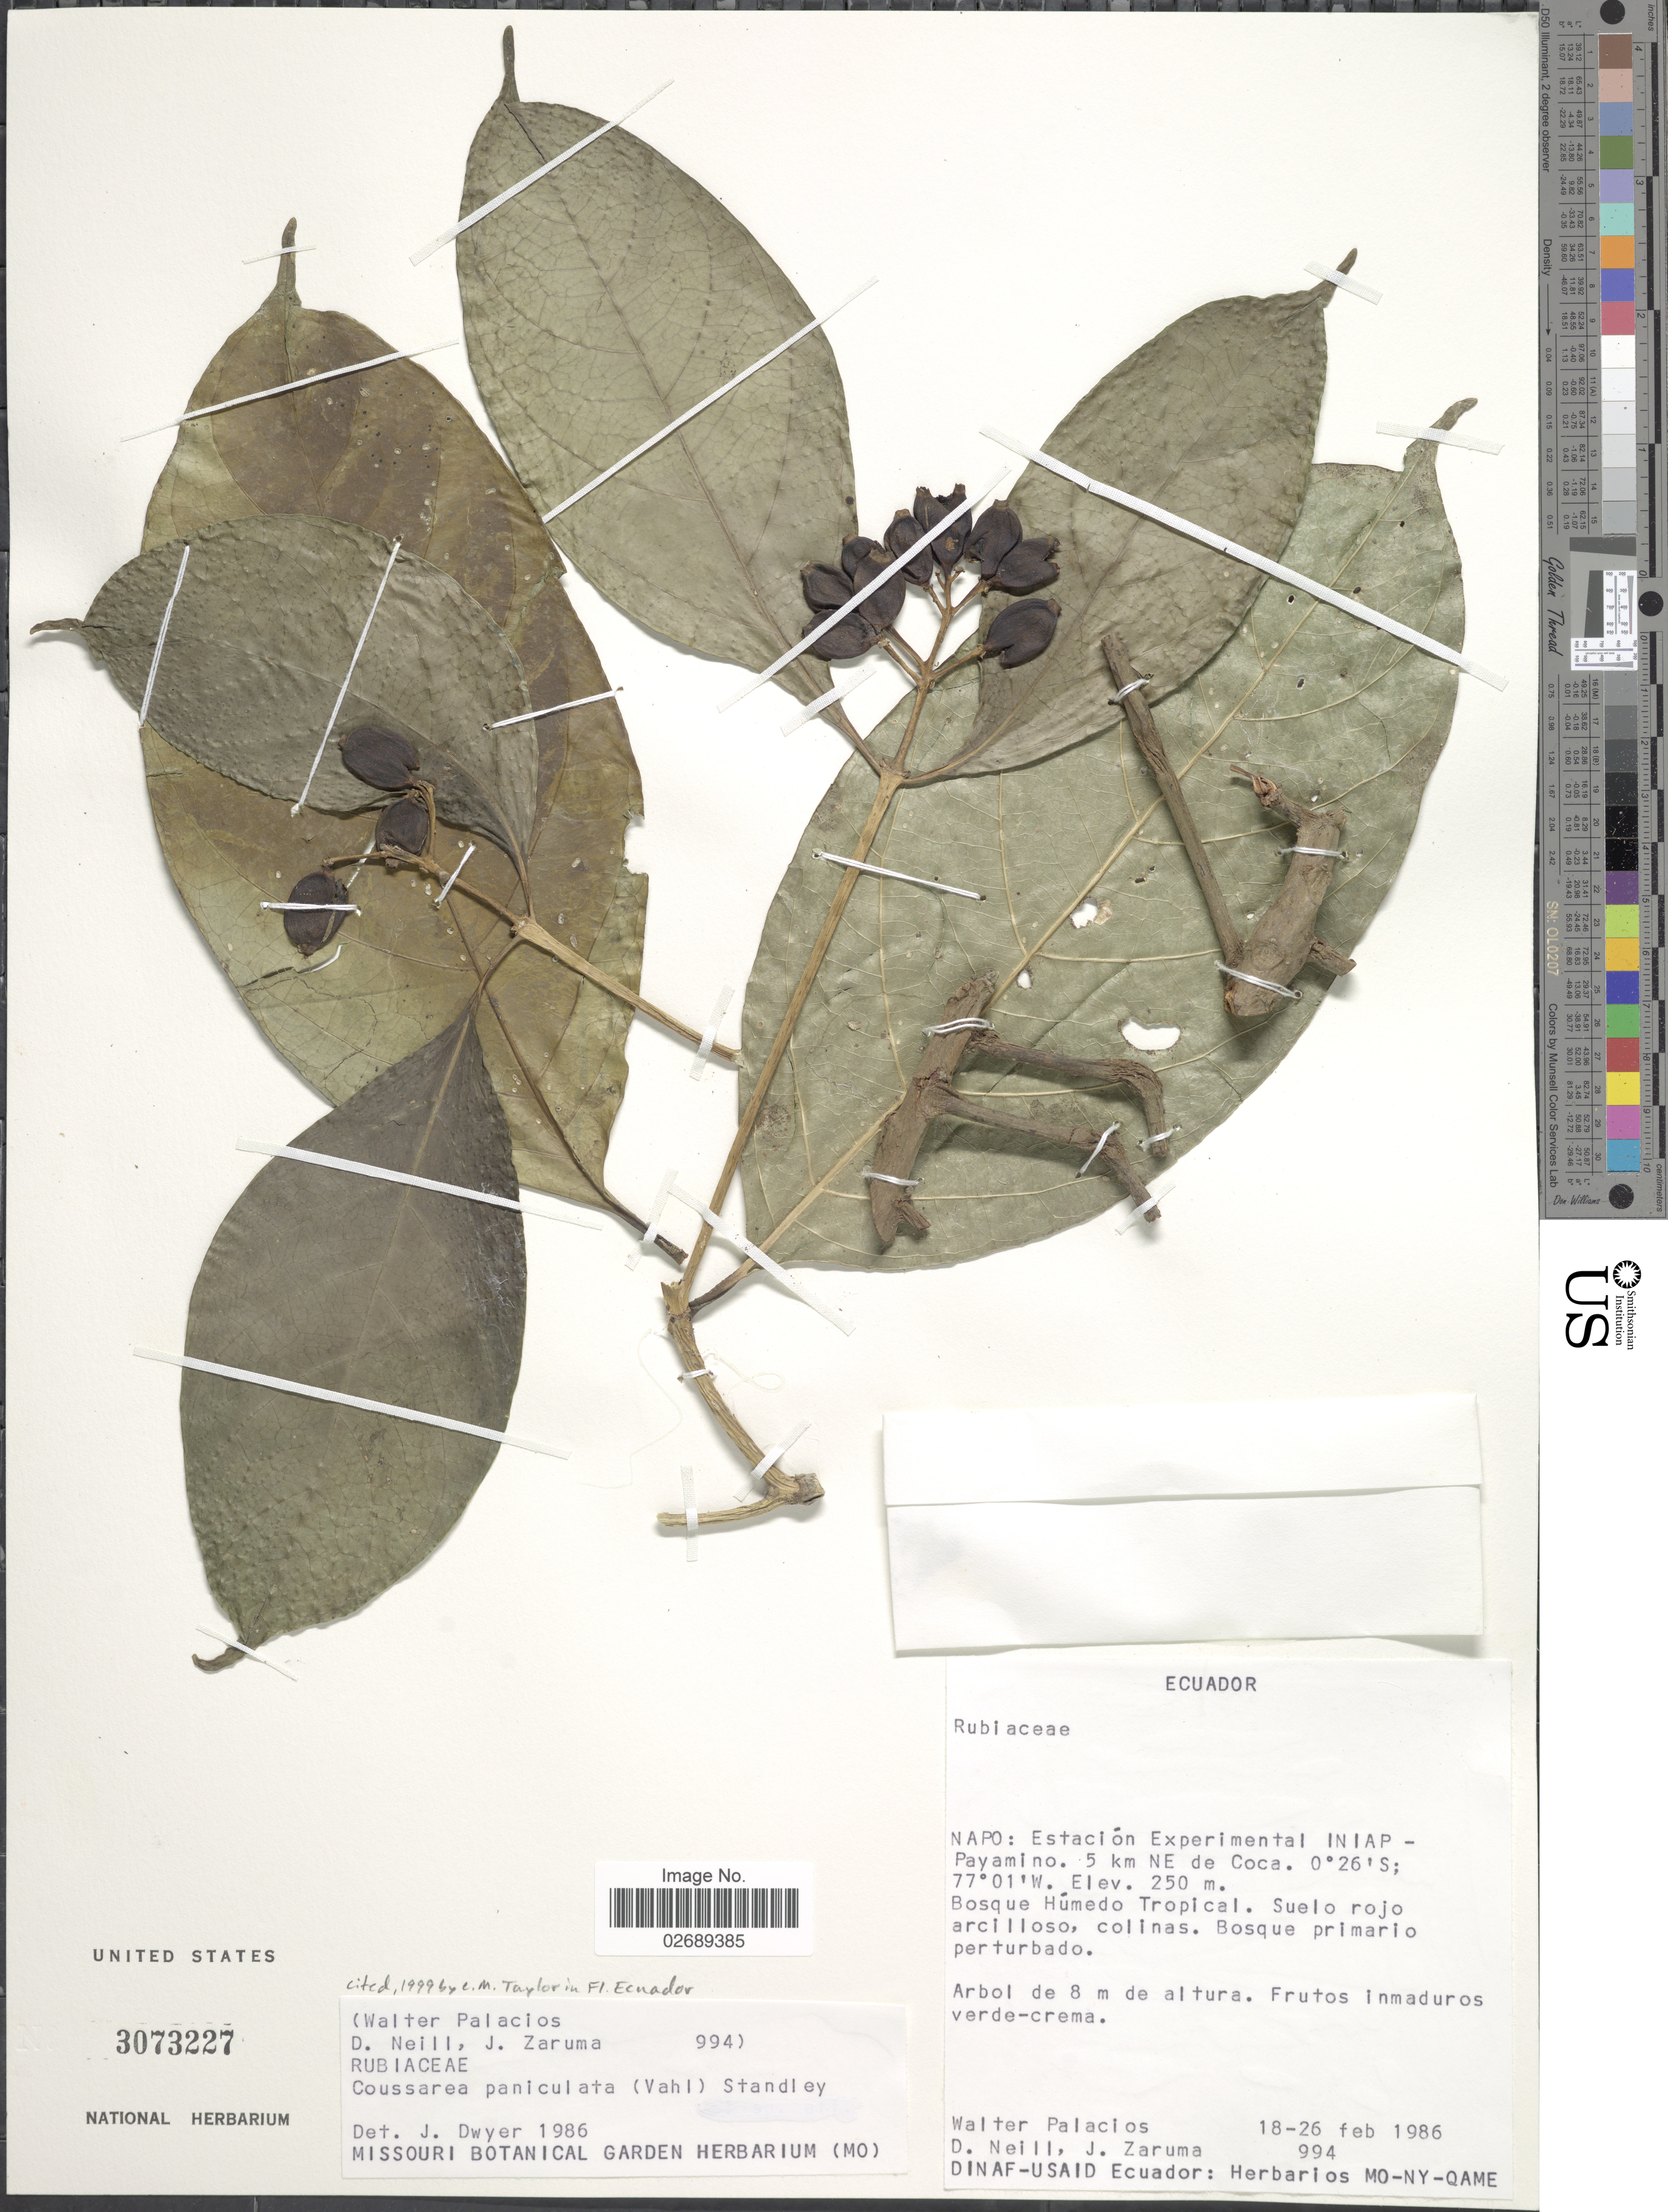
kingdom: Plantae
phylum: Tracheophyta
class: Magnoliopsida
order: Gentianales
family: Rubiaceae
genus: Coussarea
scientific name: Coussarea paniculata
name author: (Vahl) Standl.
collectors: W. Palacios, D. Neill & J. Zaruma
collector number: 994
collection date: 1986-02-18/1986-02-26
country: Ecuador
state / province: Napo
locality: Estacion Experimental INIAP-Payamino. 5 km NE de Coca.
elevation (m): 250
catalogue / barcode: US 3073227